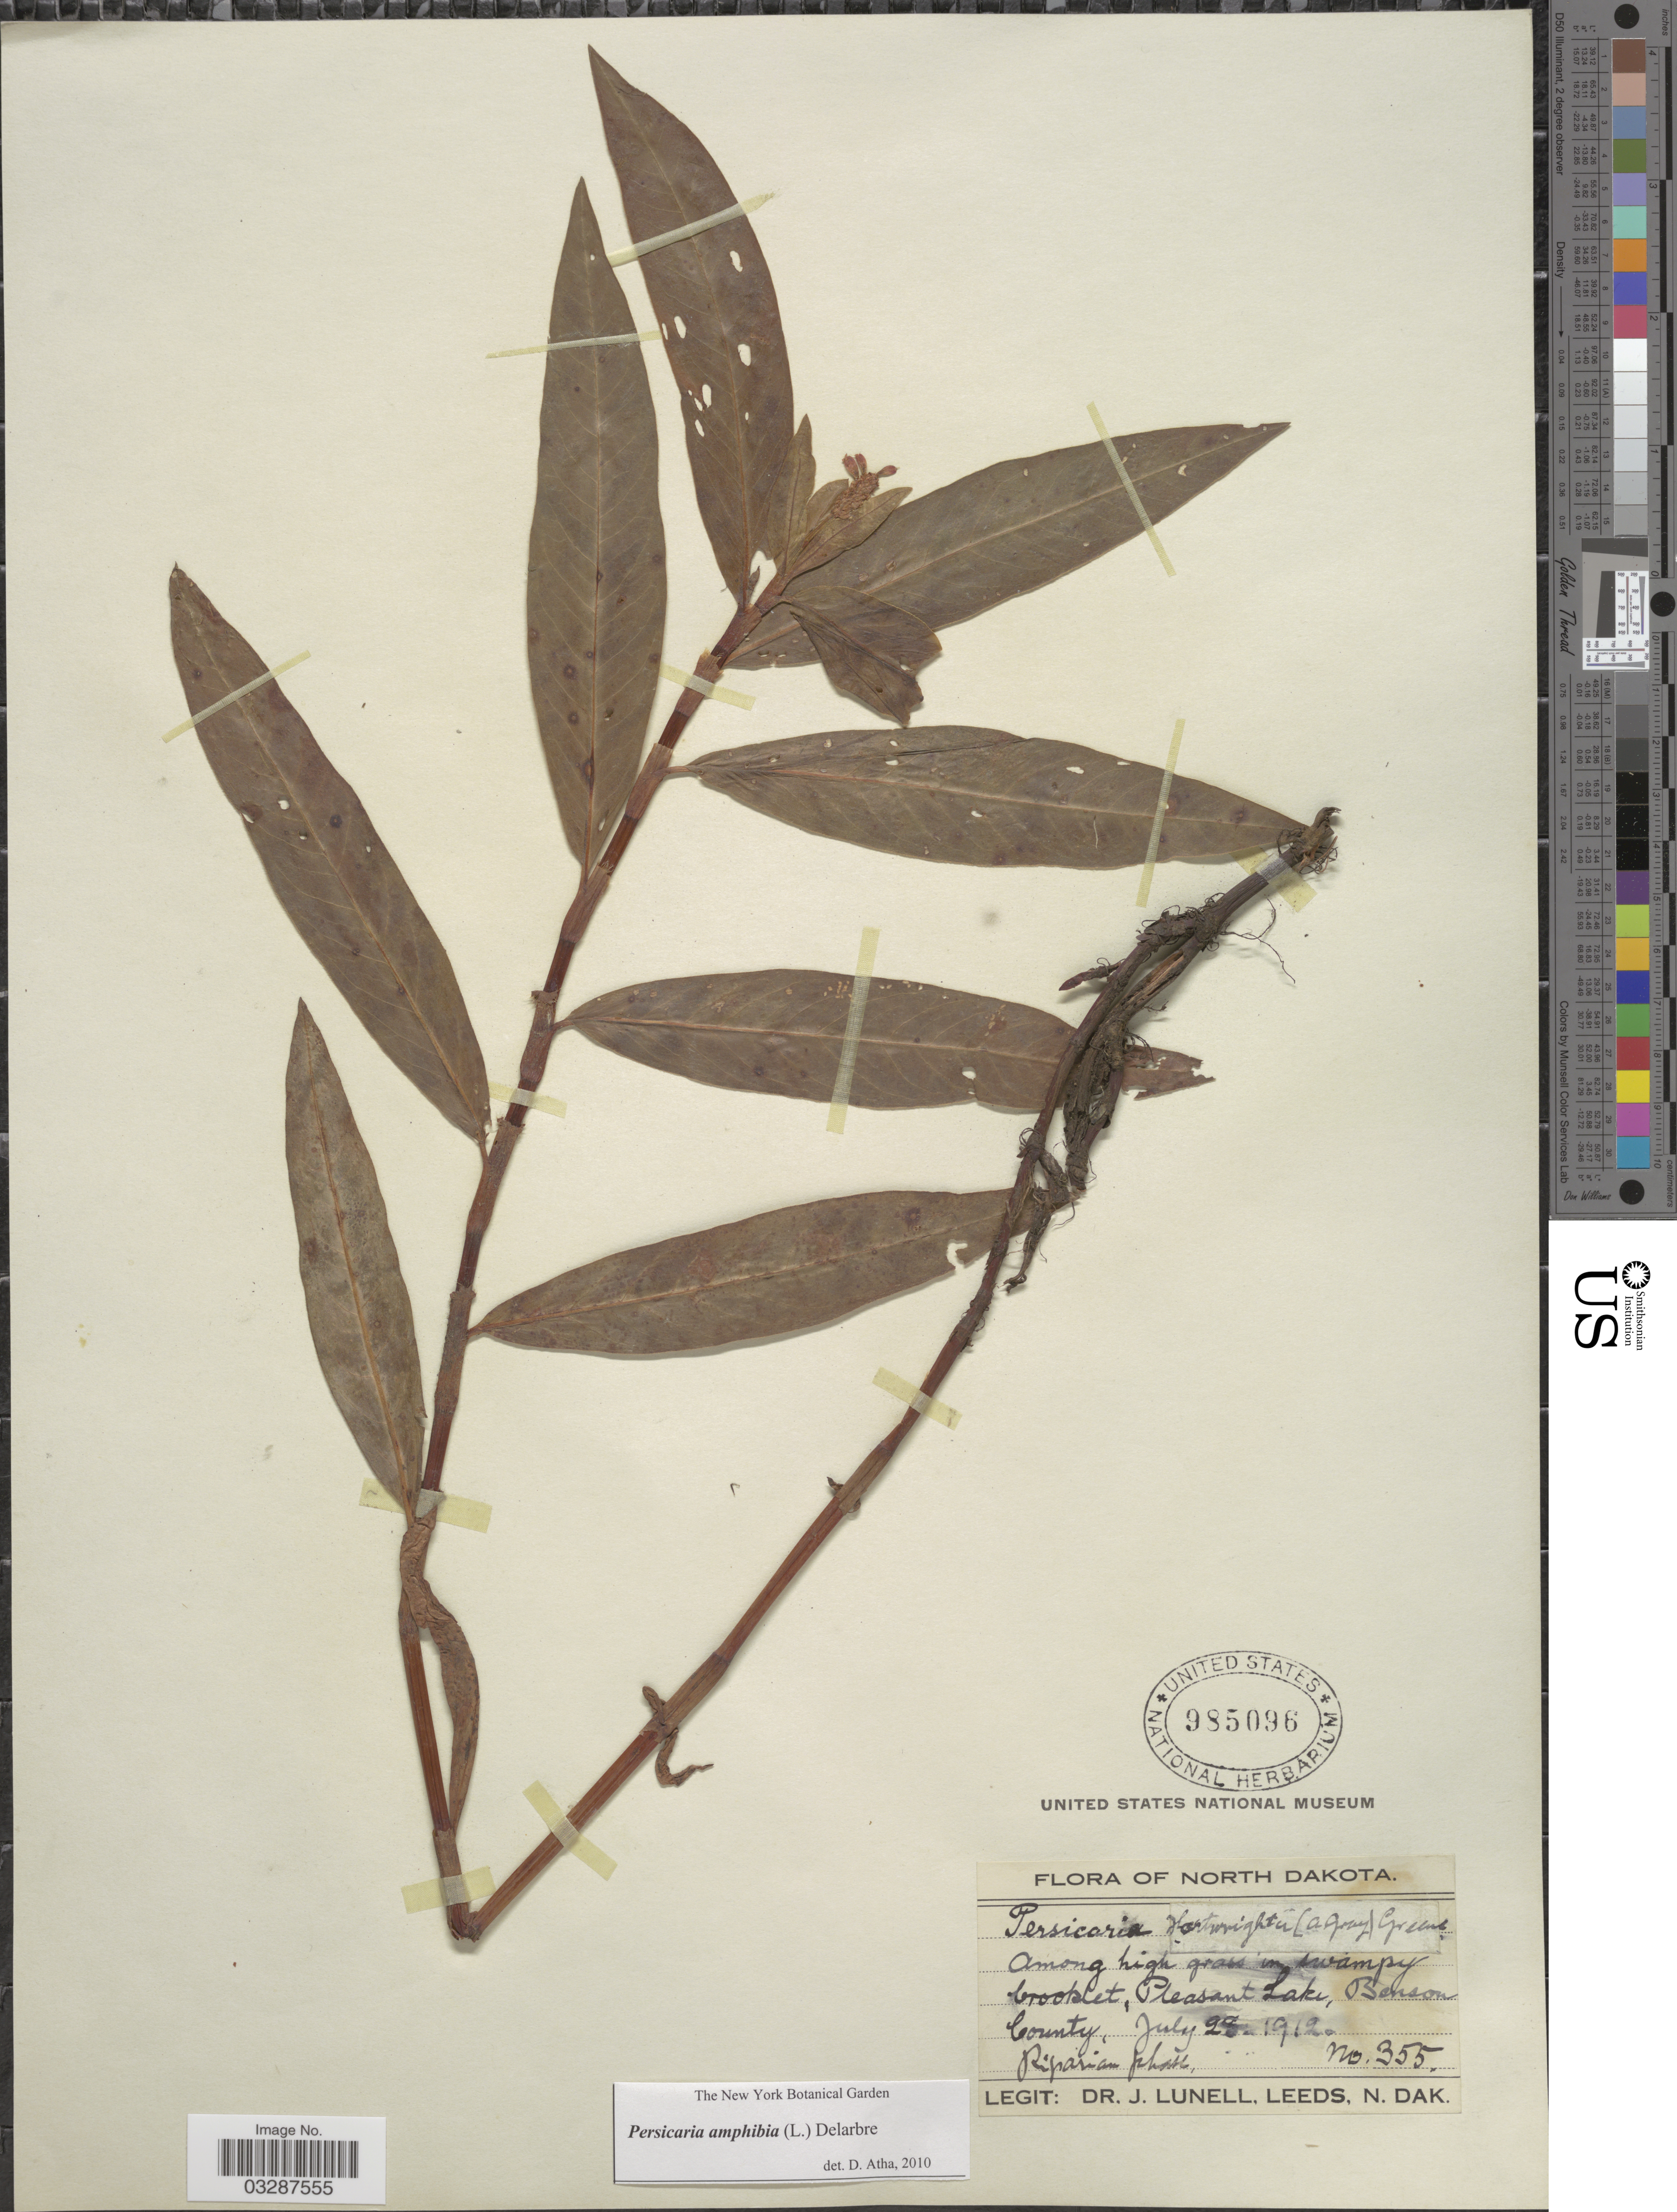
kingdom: Plantae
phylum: Tracheophyta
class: Magnoliopsida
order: Caryophyllales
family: Polygonaceae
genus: Persicaria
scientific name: Persicaria amphibia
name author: (L.) Delarbre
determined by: Atha, D. E.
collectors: J. Lunell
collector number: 355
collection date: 1912-07-28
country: United States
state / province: North Dakota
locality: Swampy brooklet, Pleasant Lake, Benson County.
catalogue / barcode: US 985096